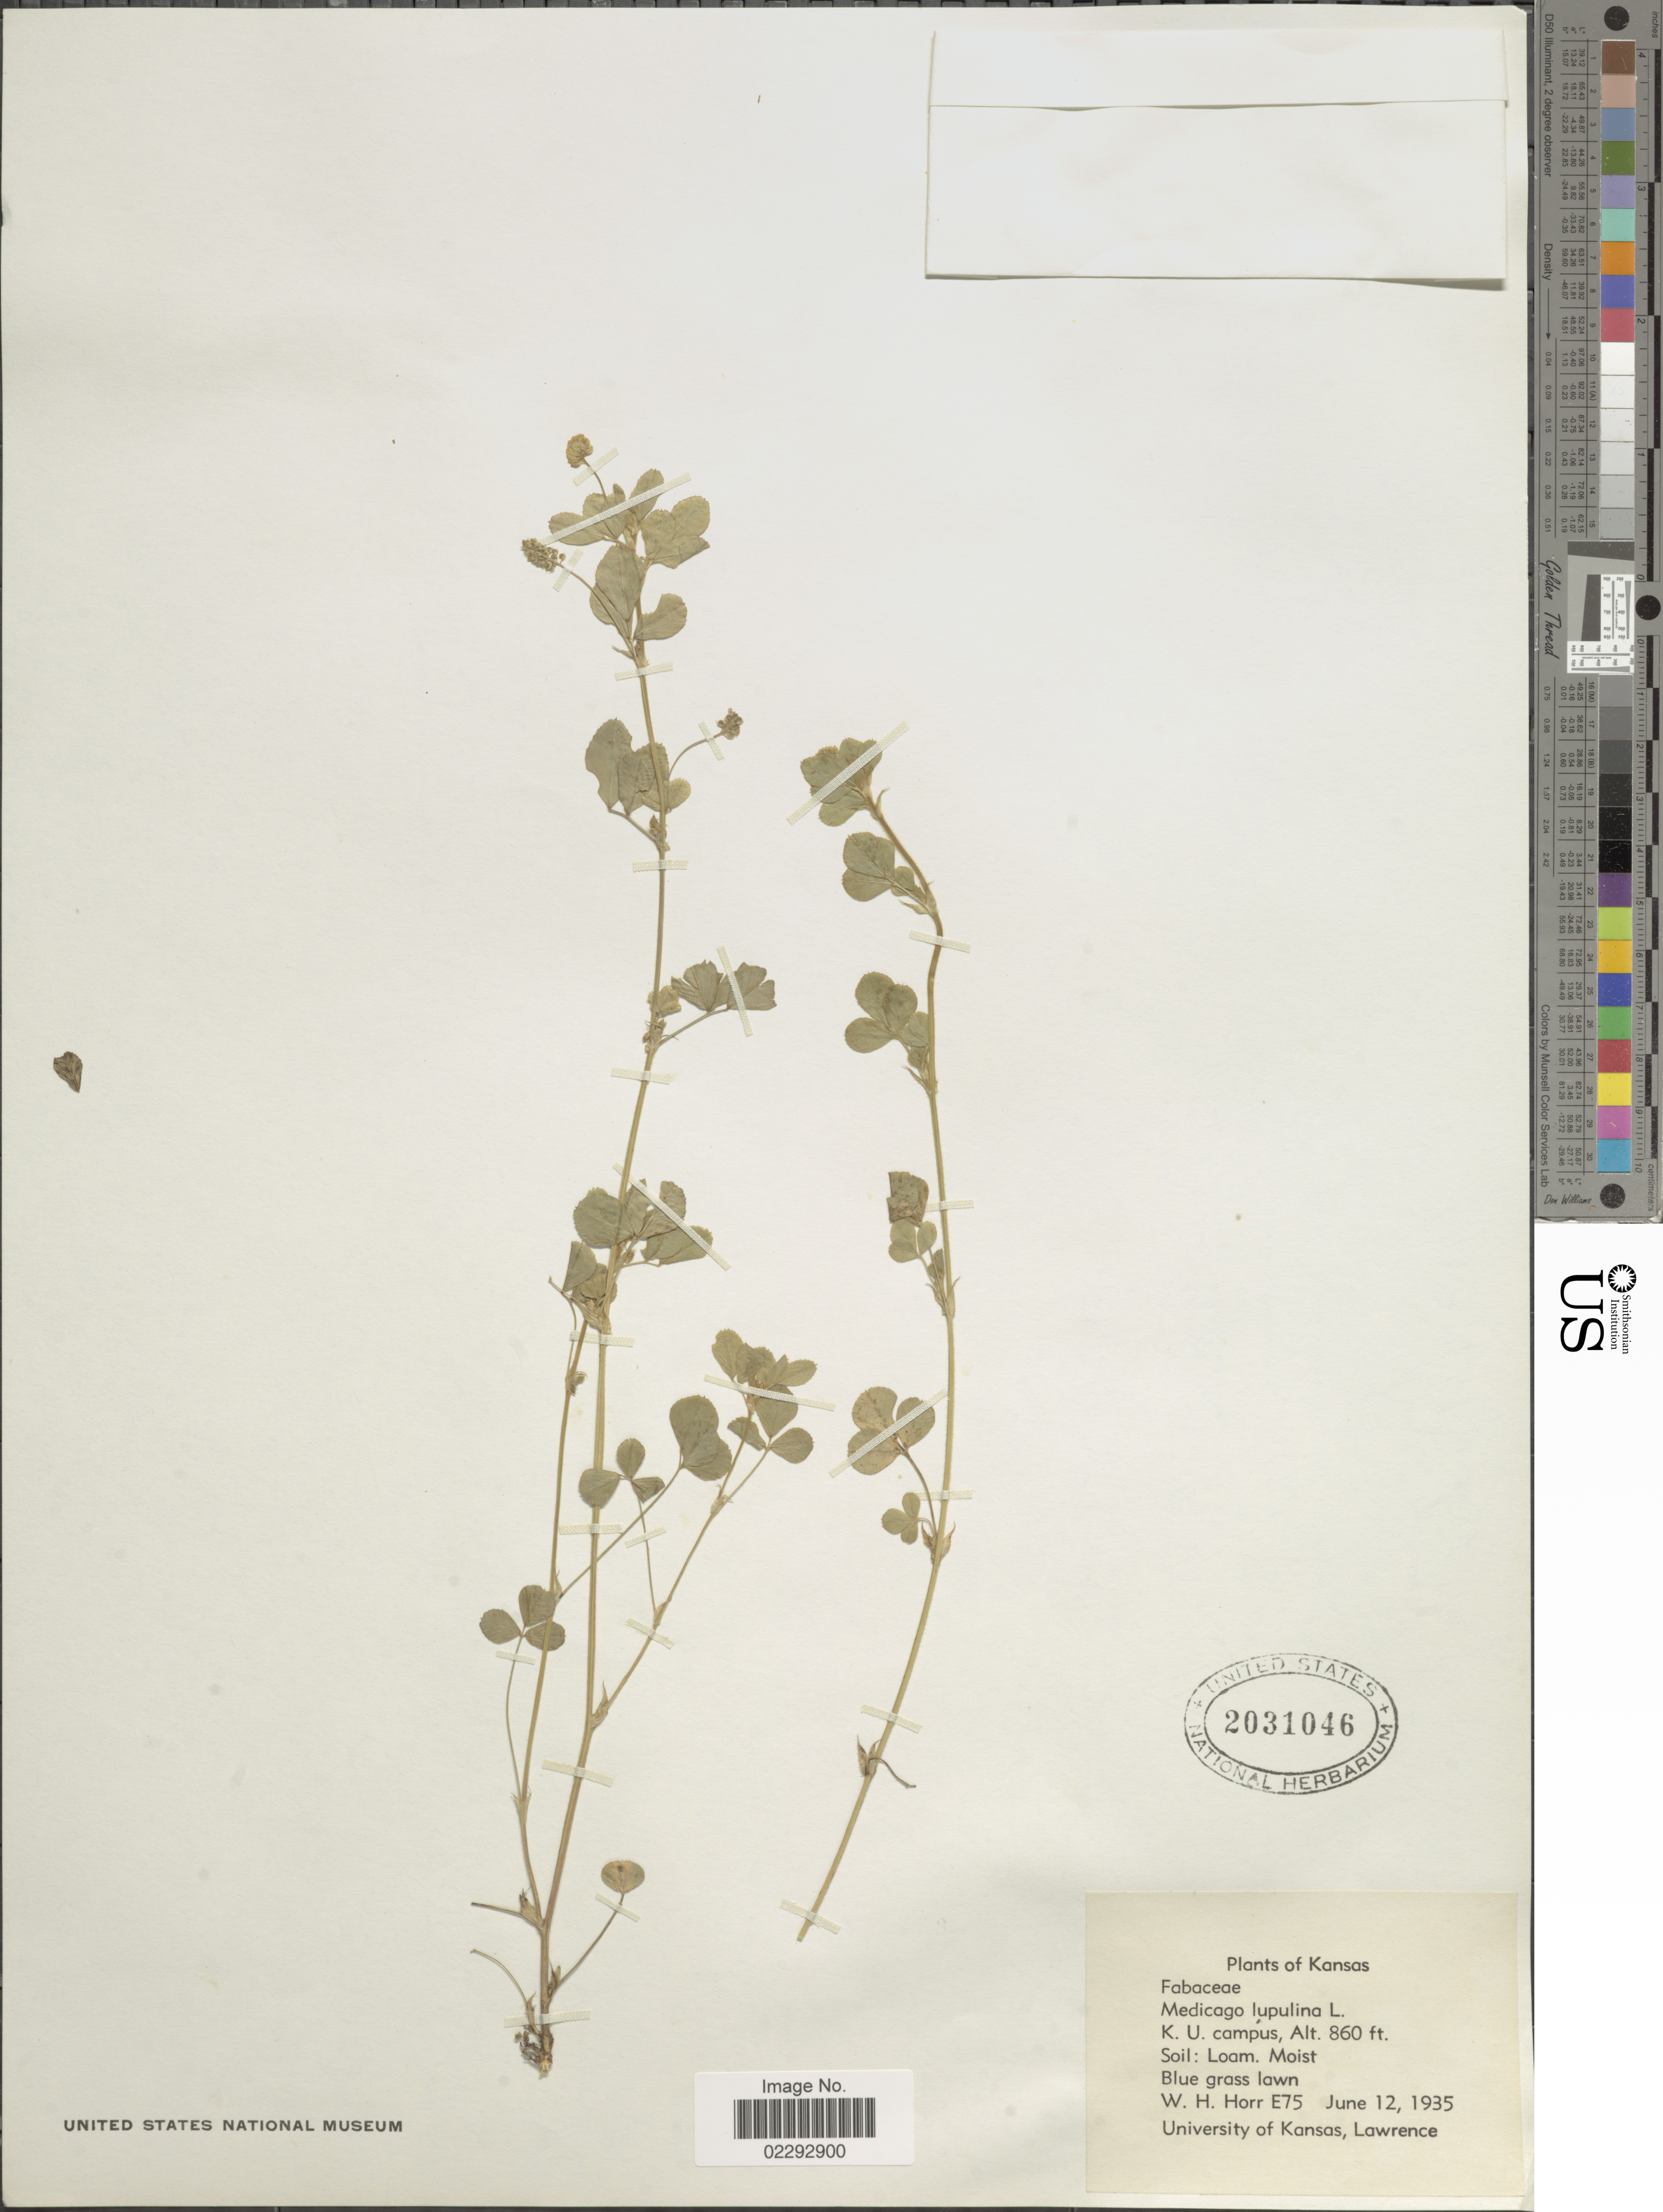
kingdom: Plantae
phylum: Tracheophyta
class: Magnoliopsida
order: Fabales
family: Fabaceae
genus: Medicago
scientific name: Medicago lupulina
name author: L.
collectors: W. H. Horr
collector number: E75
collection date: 1934-06-12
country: United States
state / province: Kansas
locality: Kansas, K.U. campus.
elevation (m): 262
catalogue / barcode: US 2031046